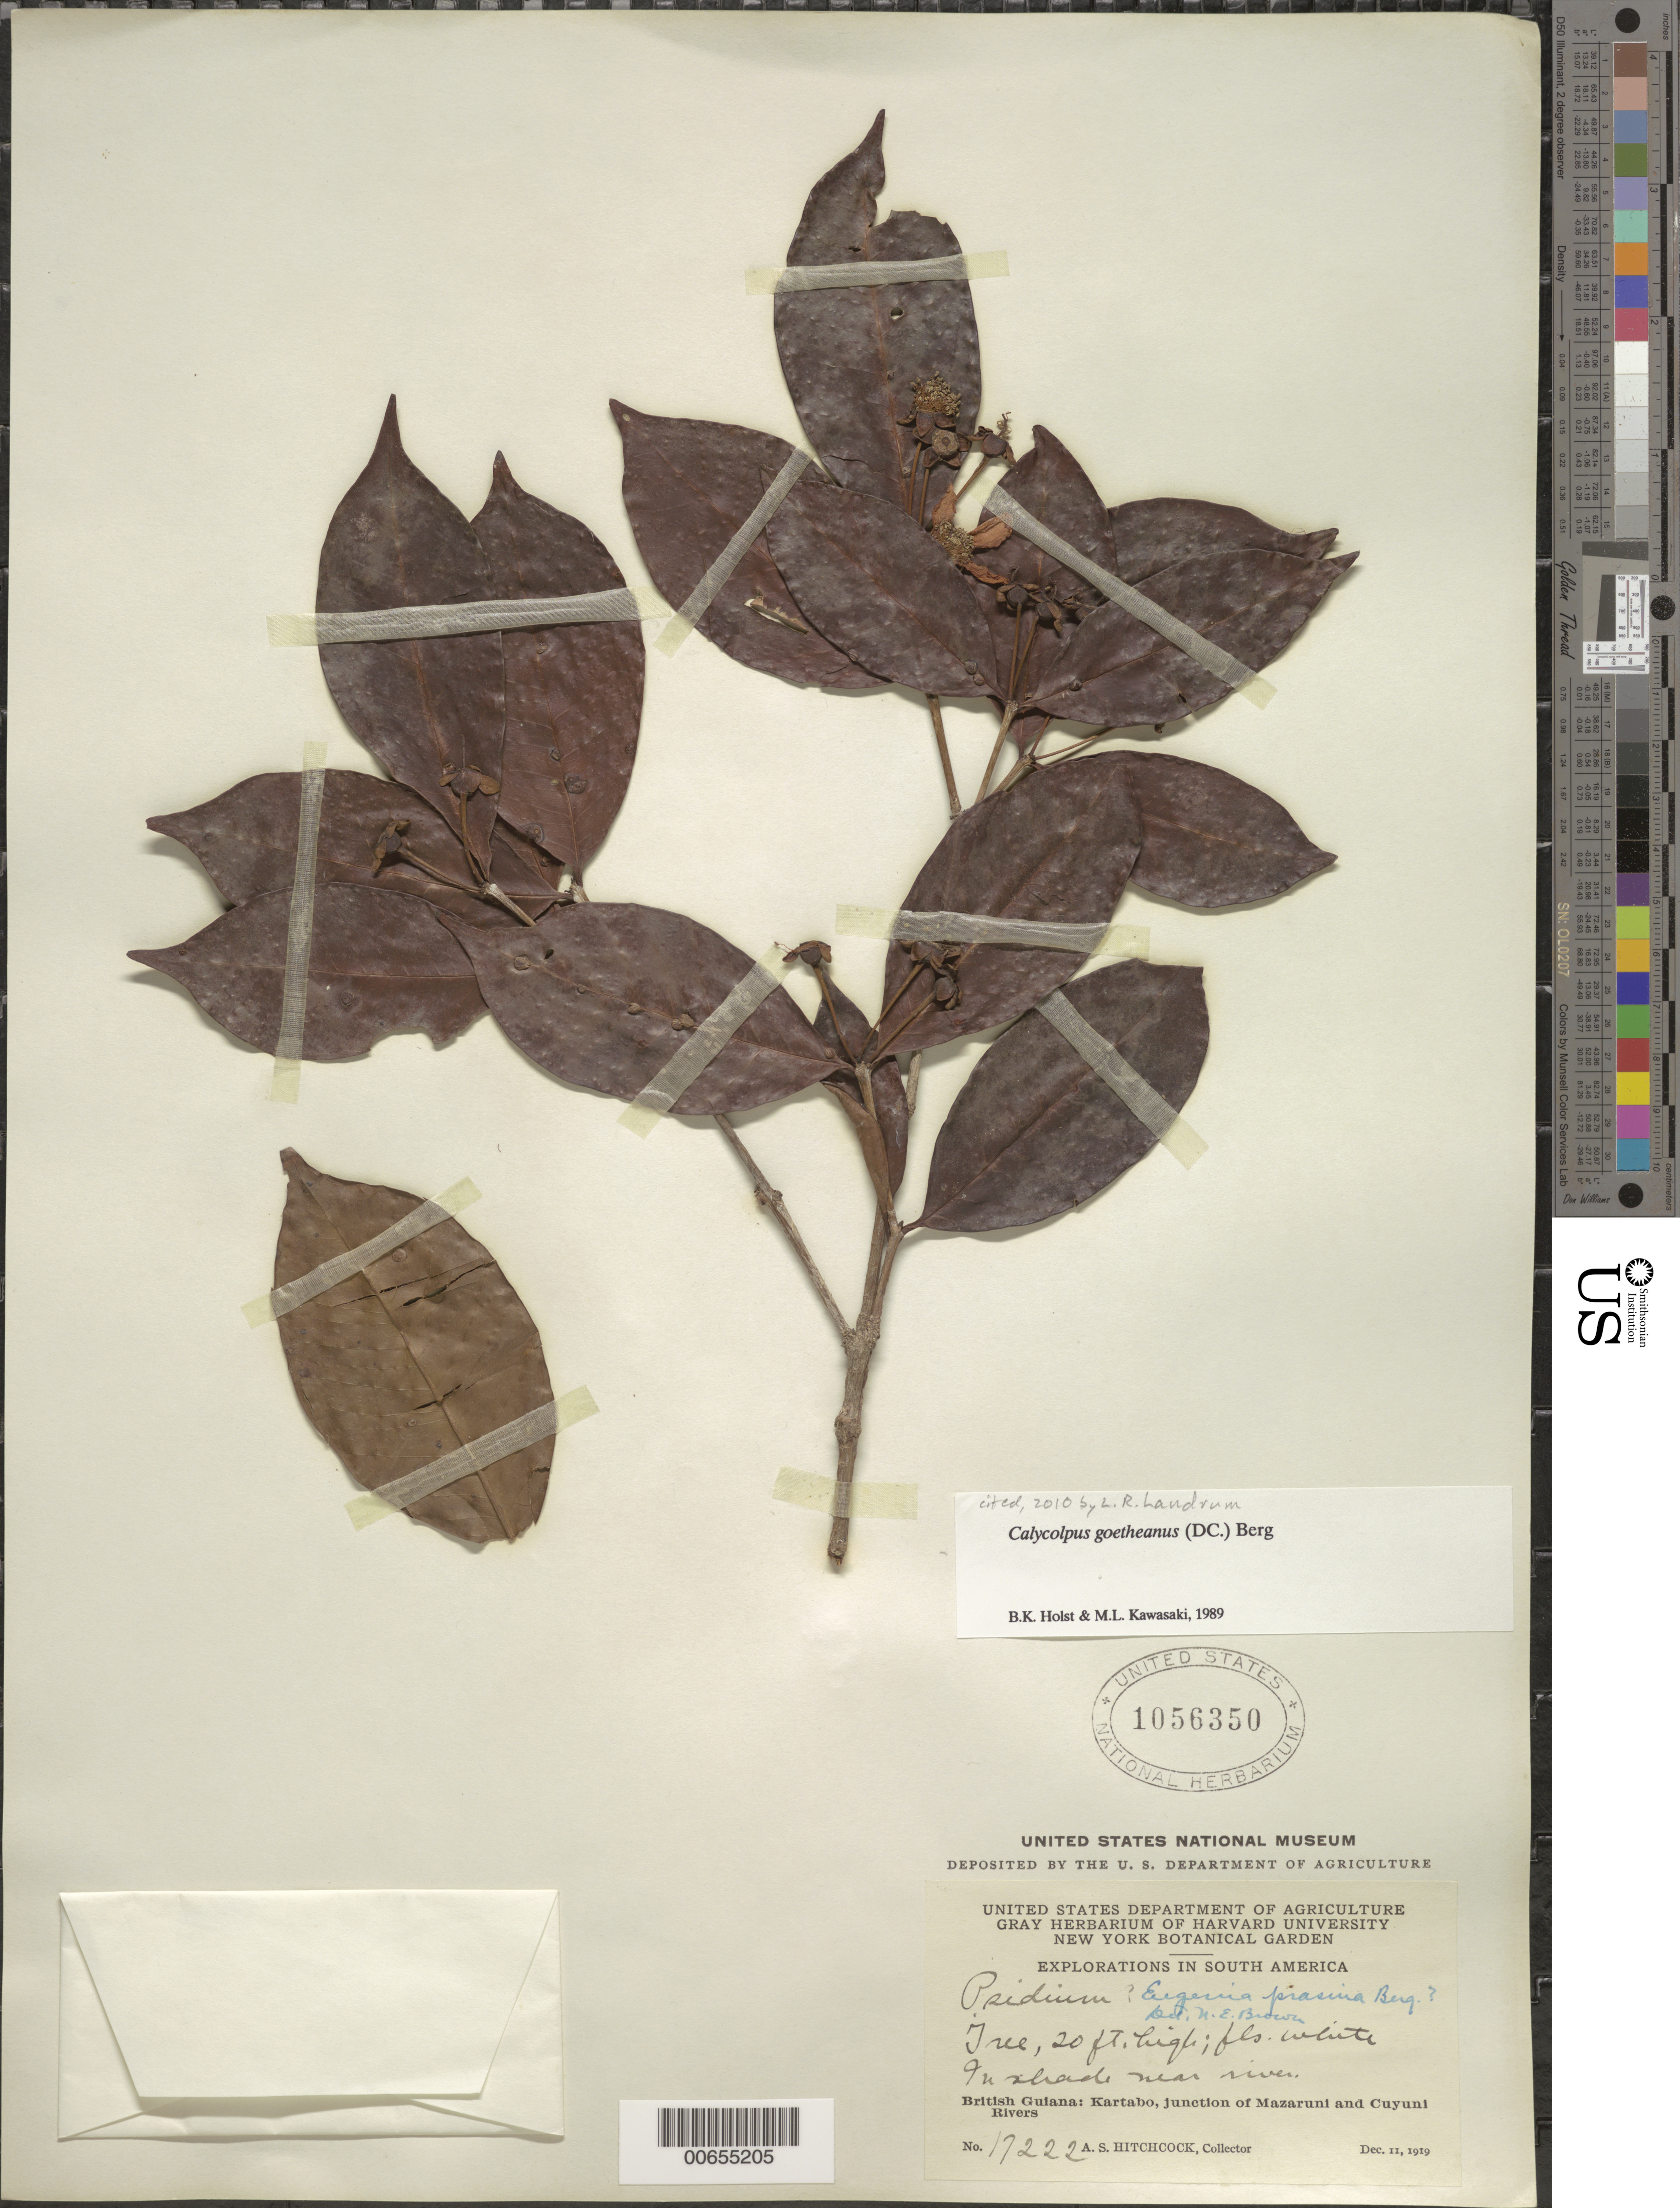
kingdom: Plantae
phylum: Tracheophyta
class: Magnoliopsida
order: Myrtales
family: Myrtaceae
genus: Calycolpus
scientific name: Calycolpus goetheanus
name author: (DC.) O. Berg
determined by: Holst, Bruce K.; Kawasaki, María L.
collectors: A. S. Hitchcock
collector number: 17222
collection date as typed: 11-Dec-19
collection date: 1919-12-11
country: Guyana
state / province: Cuyuni-Mazaruni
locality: Kartabo Station, junction of Mazaruni and Cuyuni Rivers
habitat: Shade near river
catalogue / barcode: US 1056350